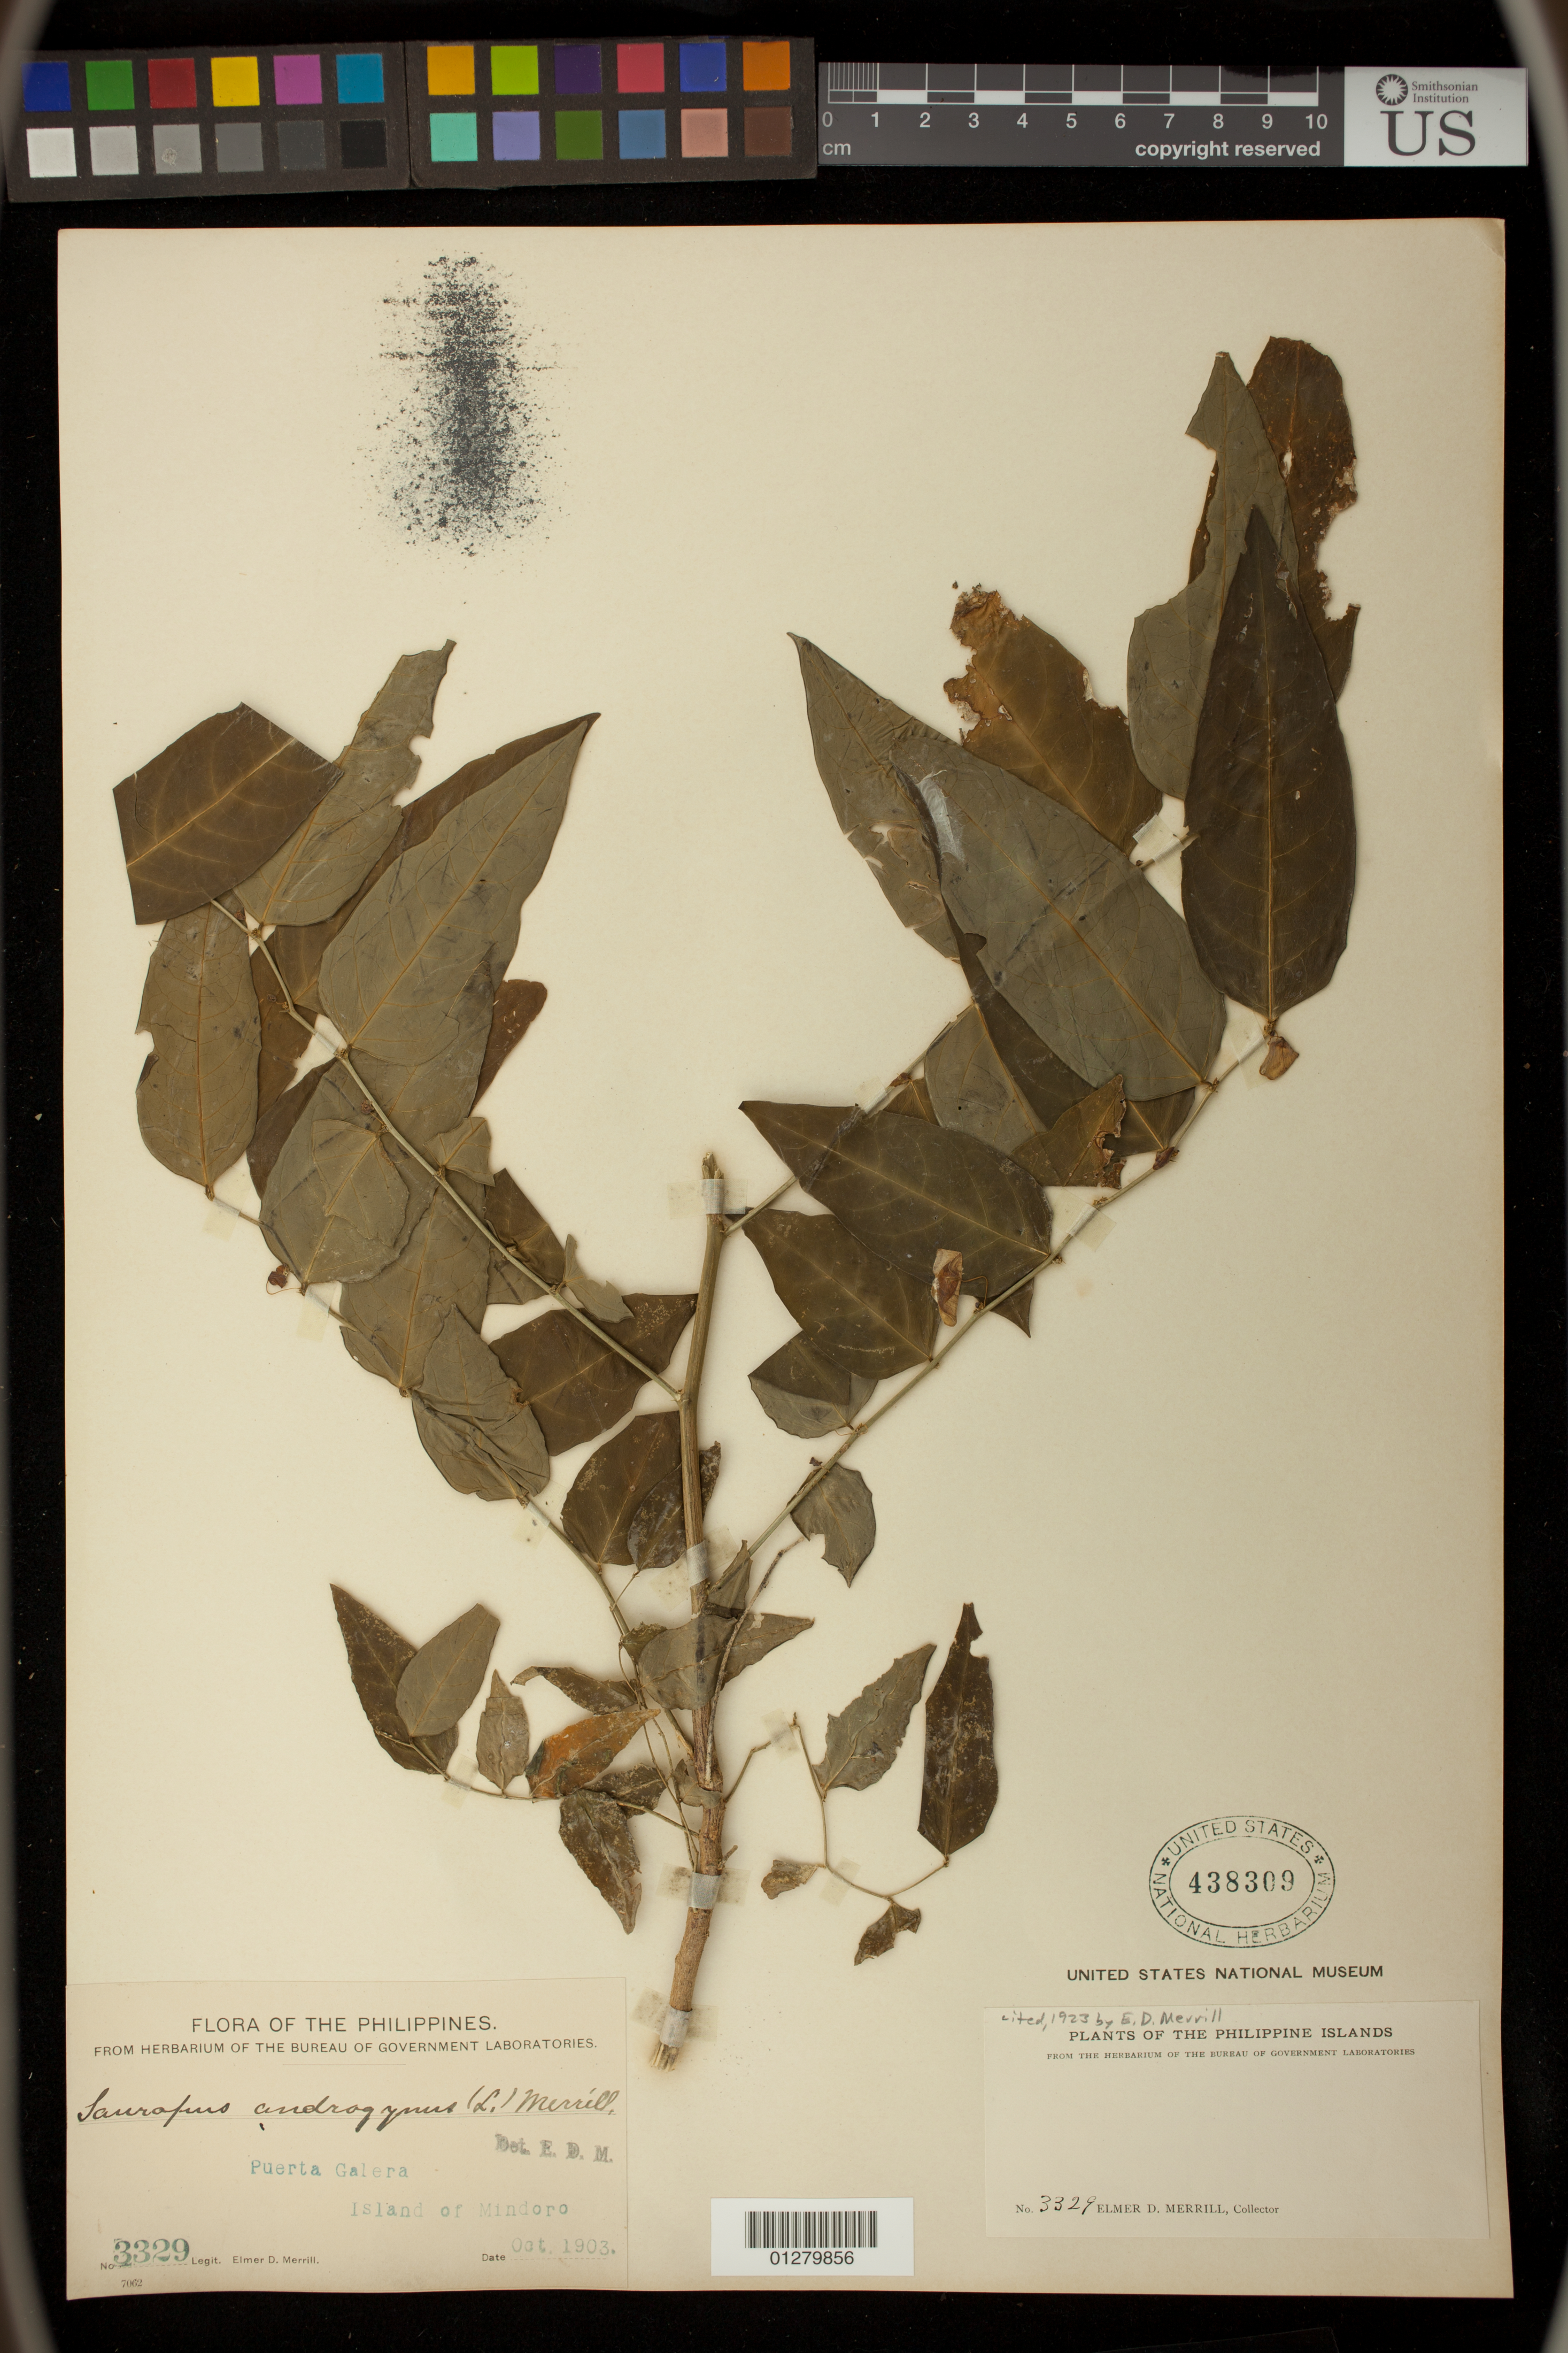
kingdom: Plantae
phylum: Tracheophyta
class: Magnoliopsida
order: Malpighiales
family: Phyllanthaceae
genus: Sauropus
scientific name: Sauropus androgynus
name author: (L.) Merr.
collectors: E. D. Merrill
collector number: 3329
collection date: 1903-10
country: Philippines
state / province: Mimaropa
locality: Puerta Galera,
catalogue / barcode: US 438309